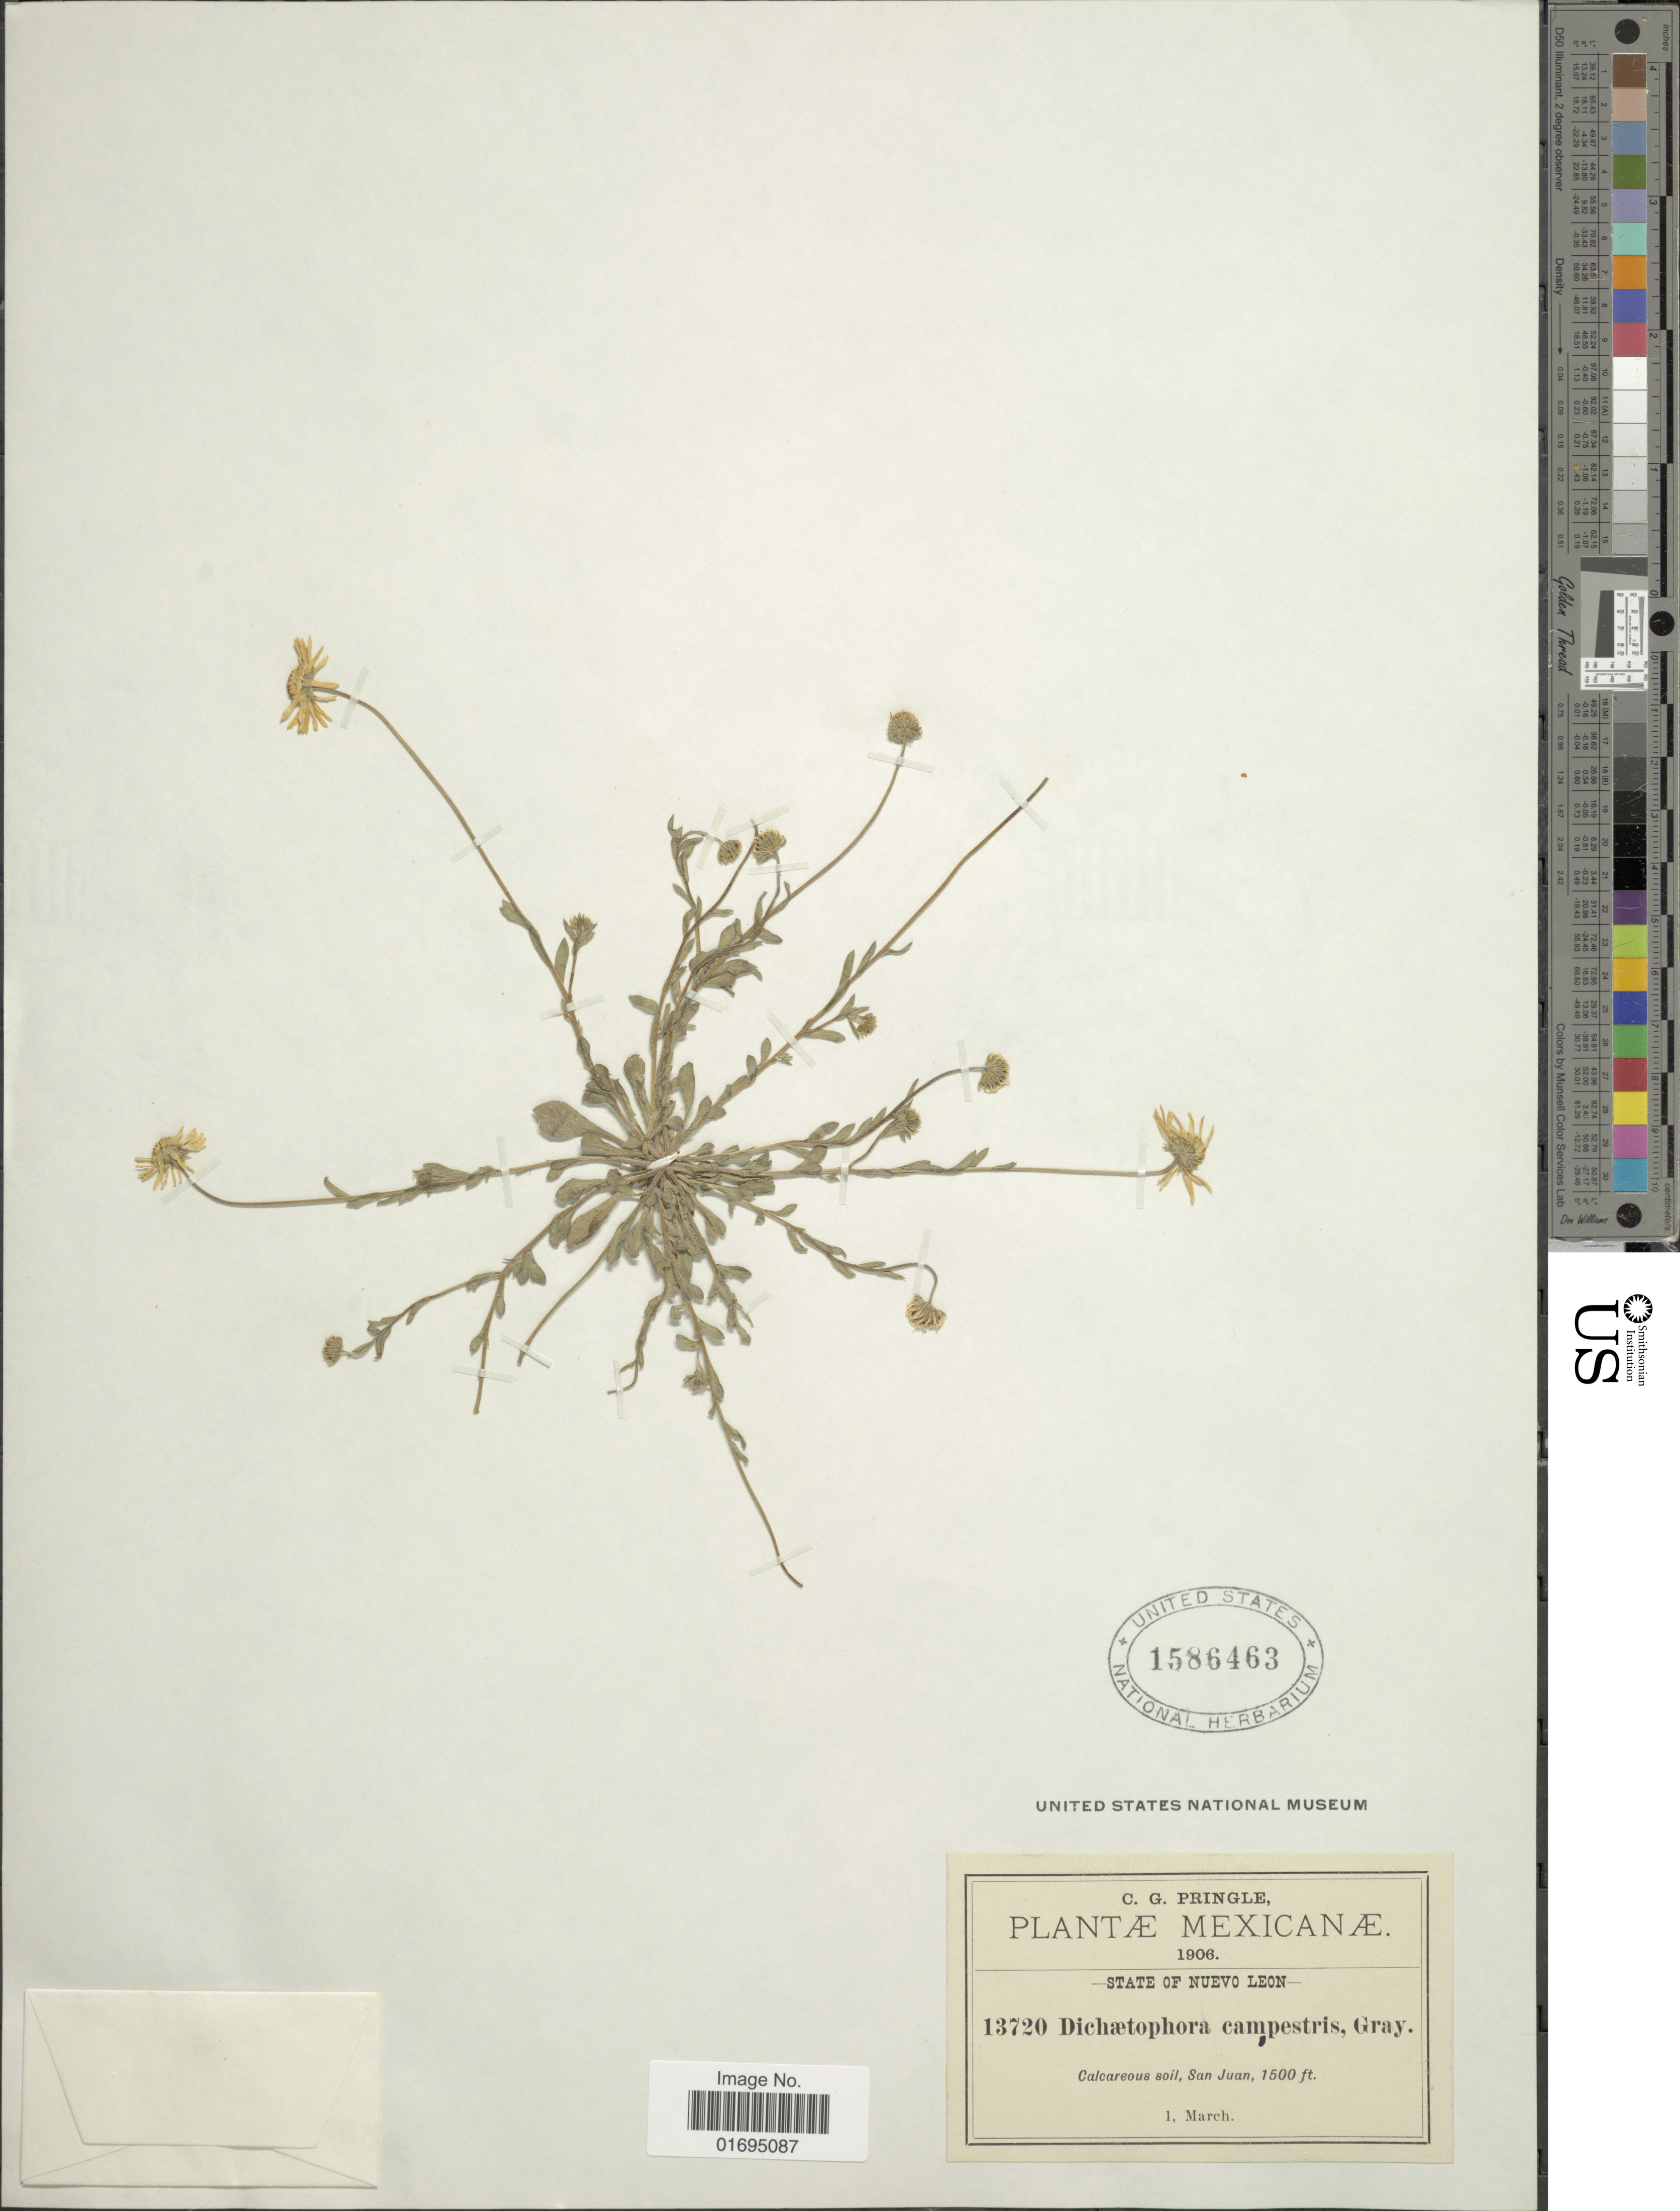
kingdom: Plantae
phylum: Tracheophyta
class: Magnoliopsida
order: Asterales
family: Asteraceae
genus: Dichaetophora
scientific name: Dichaetophora campestris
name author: A. Gray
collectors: C. G. Pringle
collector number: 13720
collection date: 1906-03-01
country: Mexico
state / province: Nuevo León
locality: Calcareous soil, San Juan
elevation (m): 457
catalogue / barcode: US 1586463